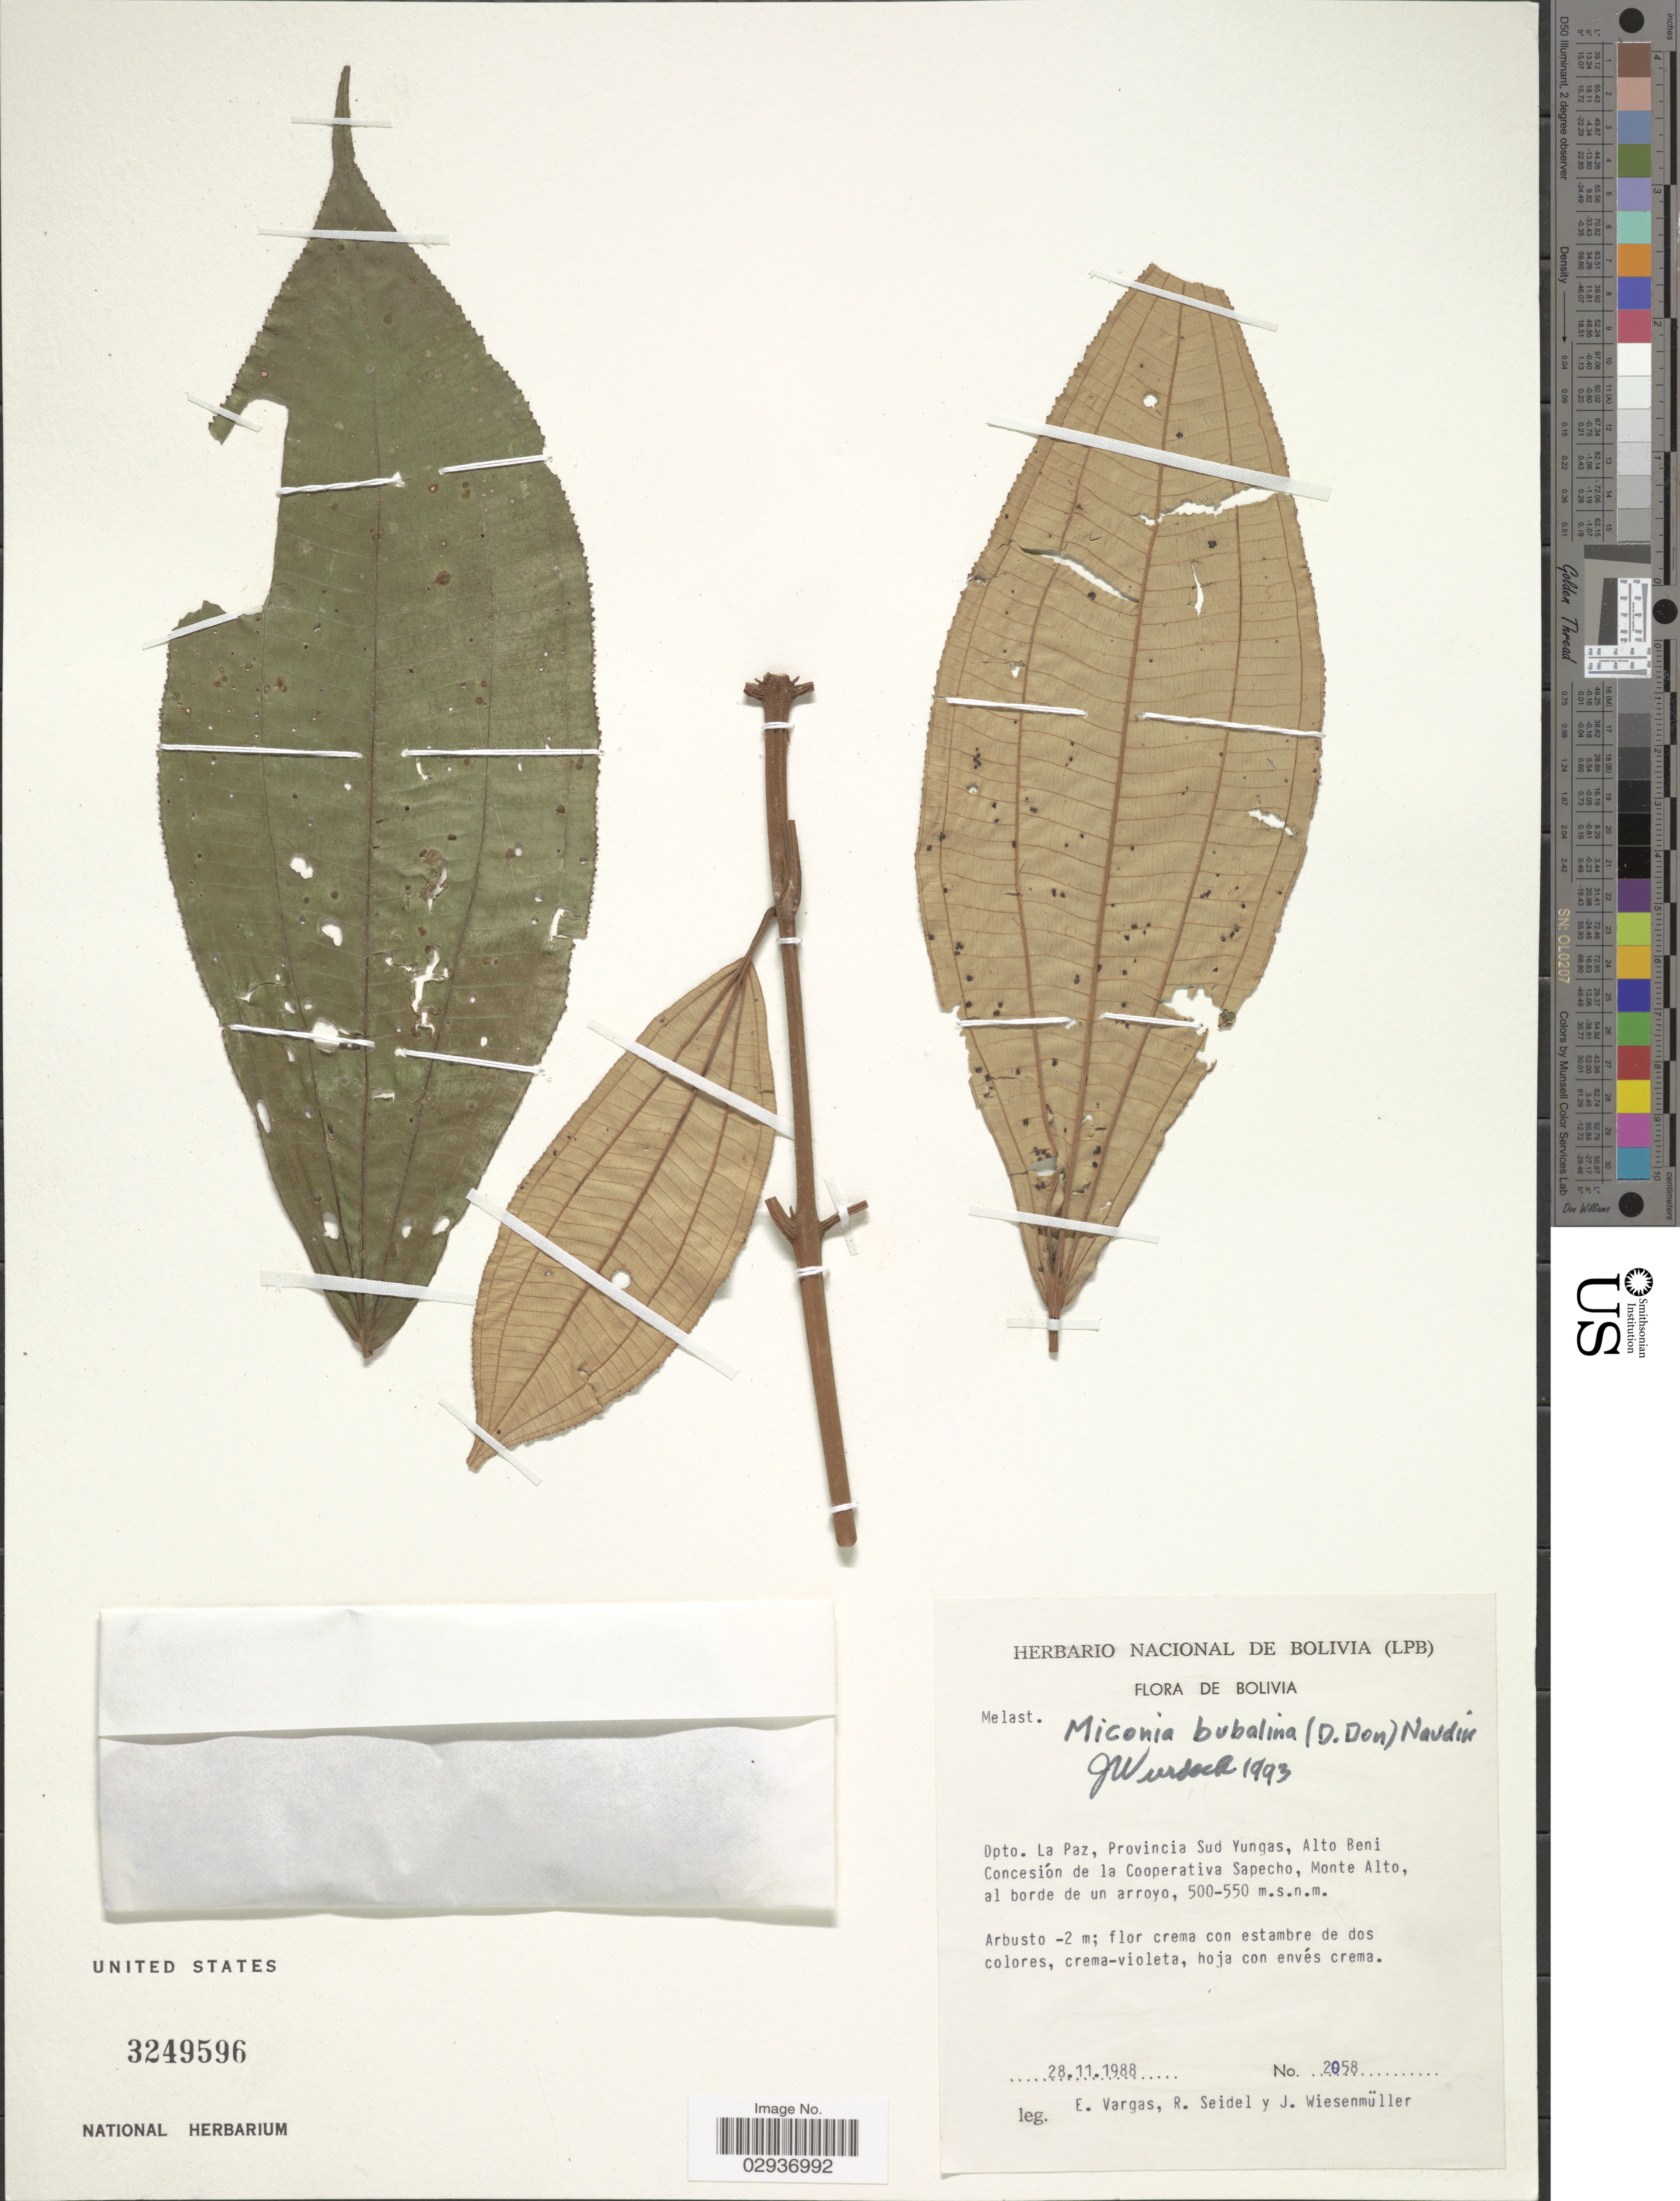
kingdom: Plantae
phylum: Tracheophyta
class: Magnoliopsida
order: Myrtales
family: Melastomataceae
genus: Miconia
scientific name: Miconia bubalina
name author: Naudin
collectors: E. Vargas, R. Seidel & J. Wiesenmüller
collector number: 2058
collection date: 1988-11-28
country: Bolivia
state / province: La Paz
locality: Dpto. La Paz, Provincia Sud Yungas, Alto Beni Concesión de la Cooperativa Sapecho, Monte Alto.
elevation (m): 500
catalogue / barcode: US 3249596